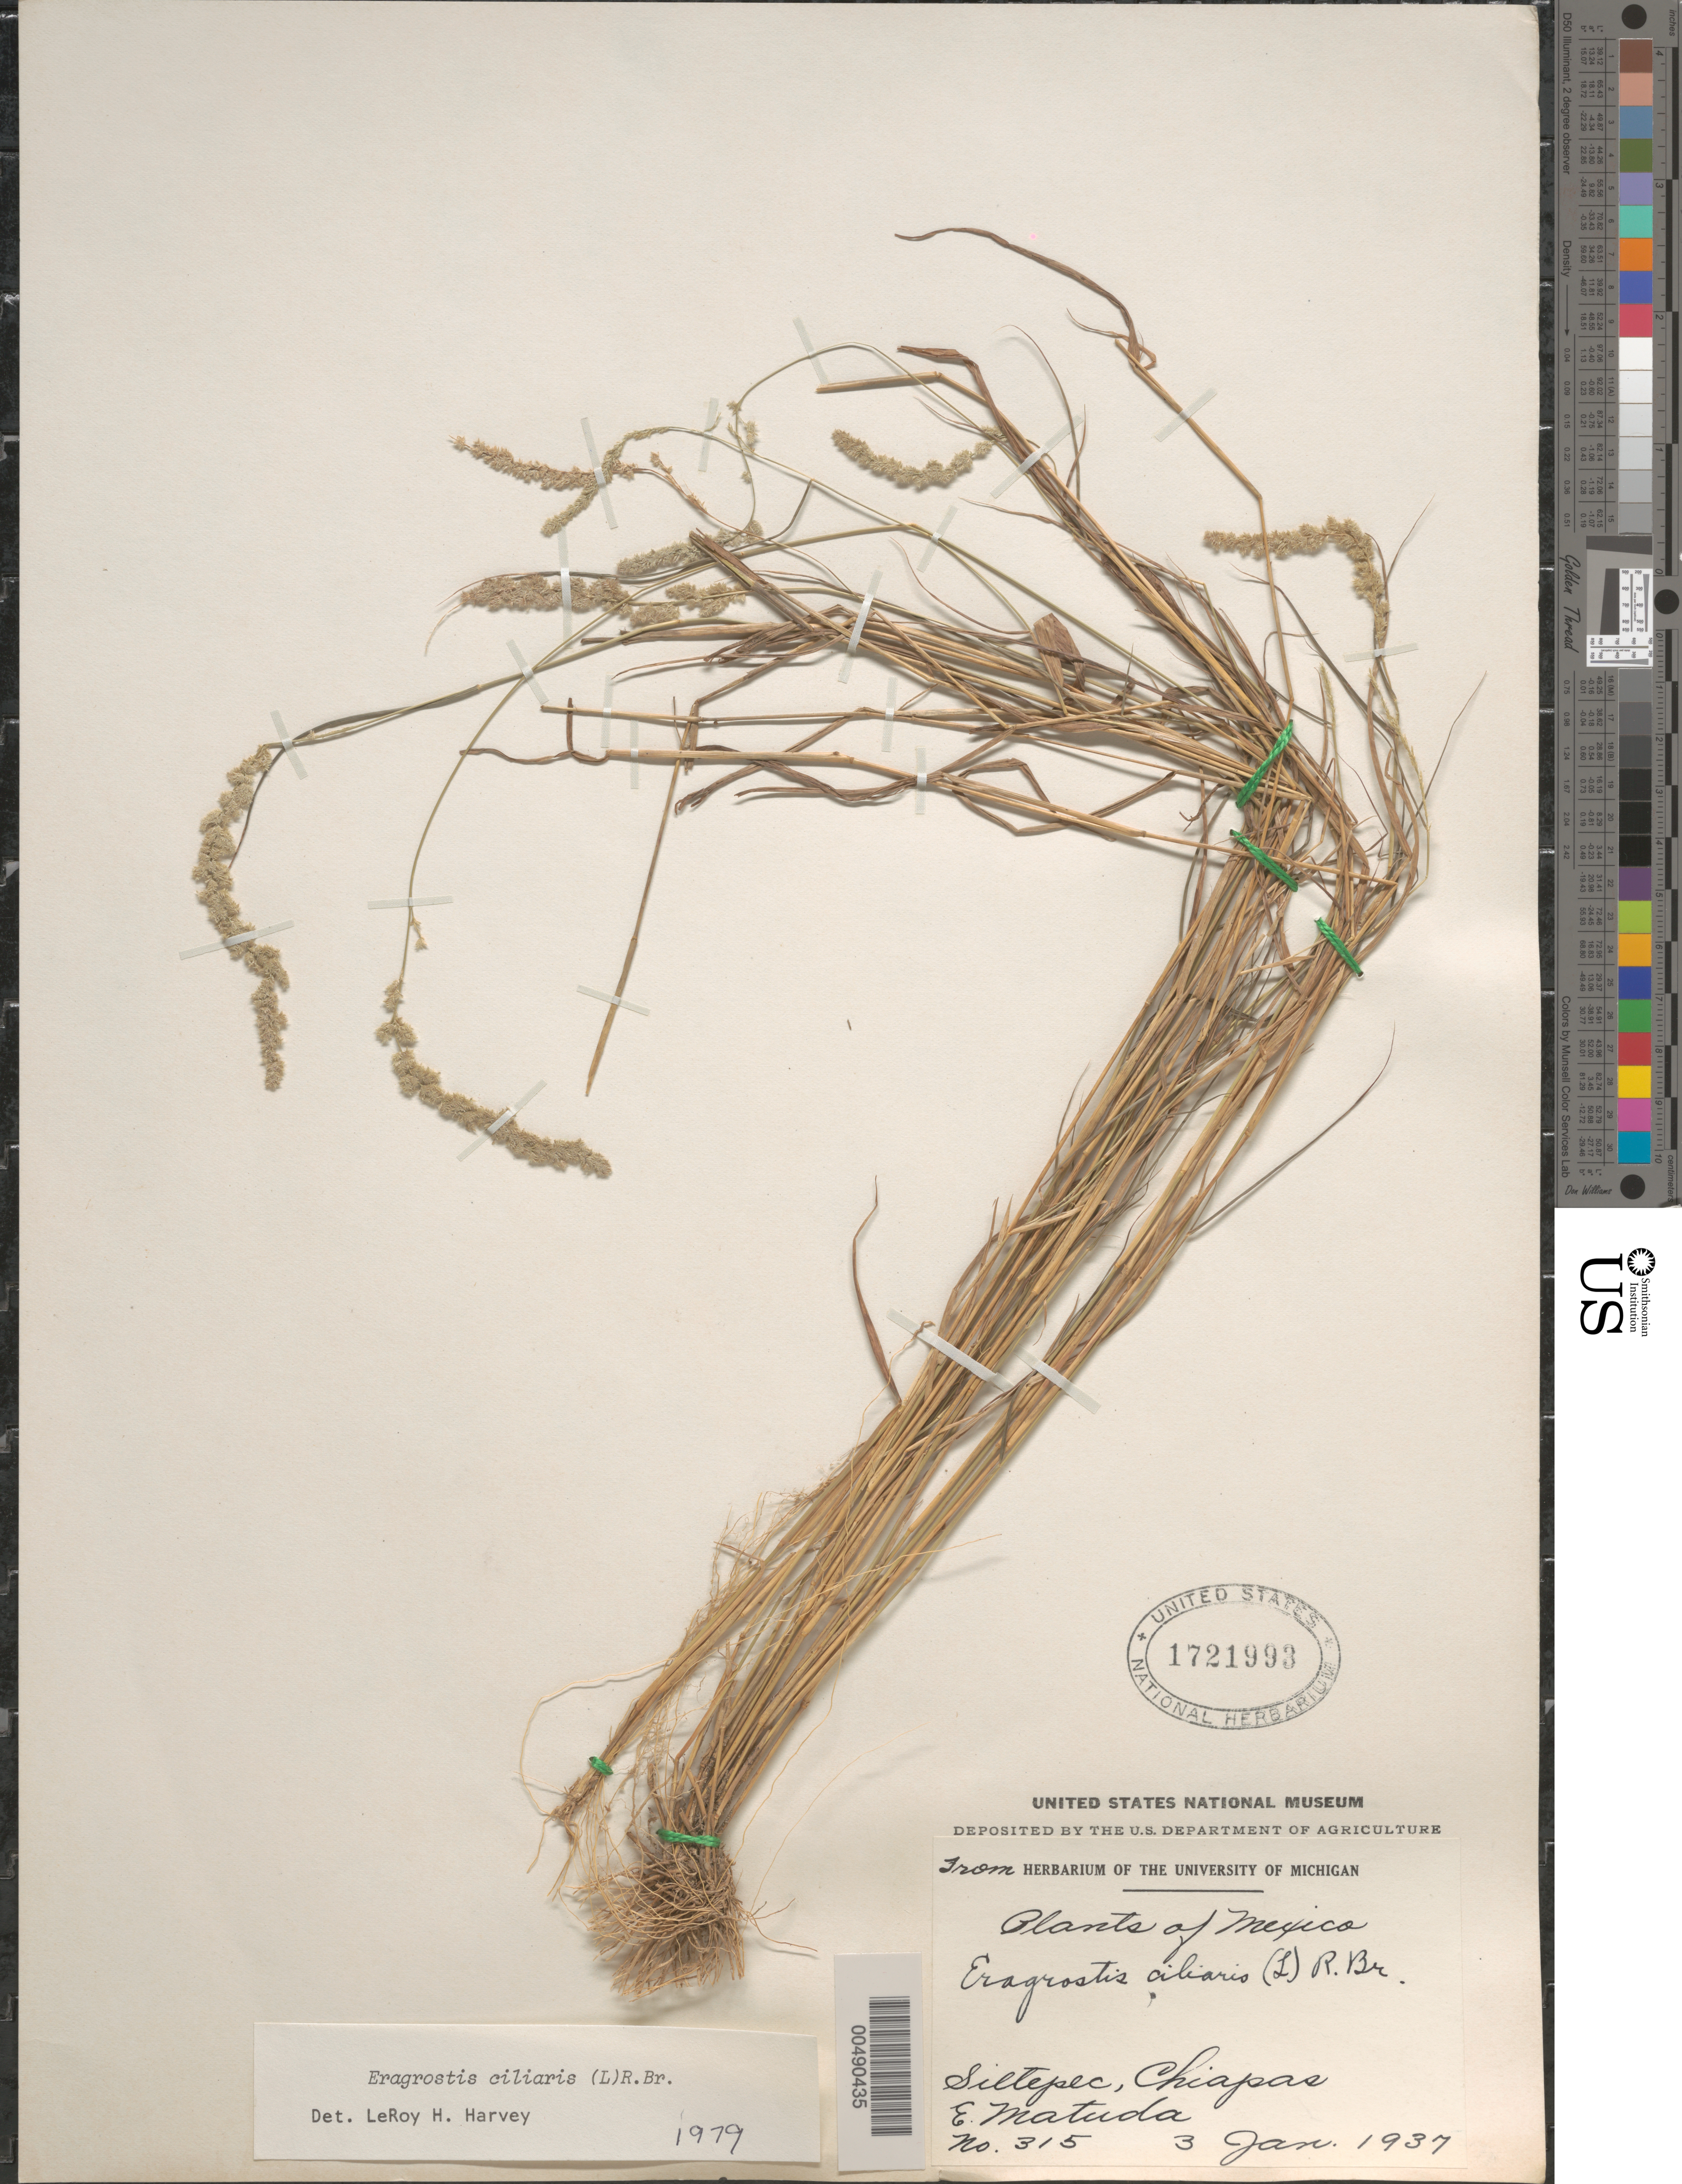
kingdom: Plantae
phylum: Tracheophyta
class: Liliopsida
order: Poales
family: Poaceae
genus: Eragrostis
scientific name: Eragrostis ciliaris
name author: (L.) R. Br.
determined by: Harvey, L. H.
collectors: E. Matuda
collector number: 315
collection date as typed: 3 Jan 1937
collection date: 1937-01-03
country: Mexico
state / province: Chiapas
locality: Siltepec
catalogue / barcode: US 1721993